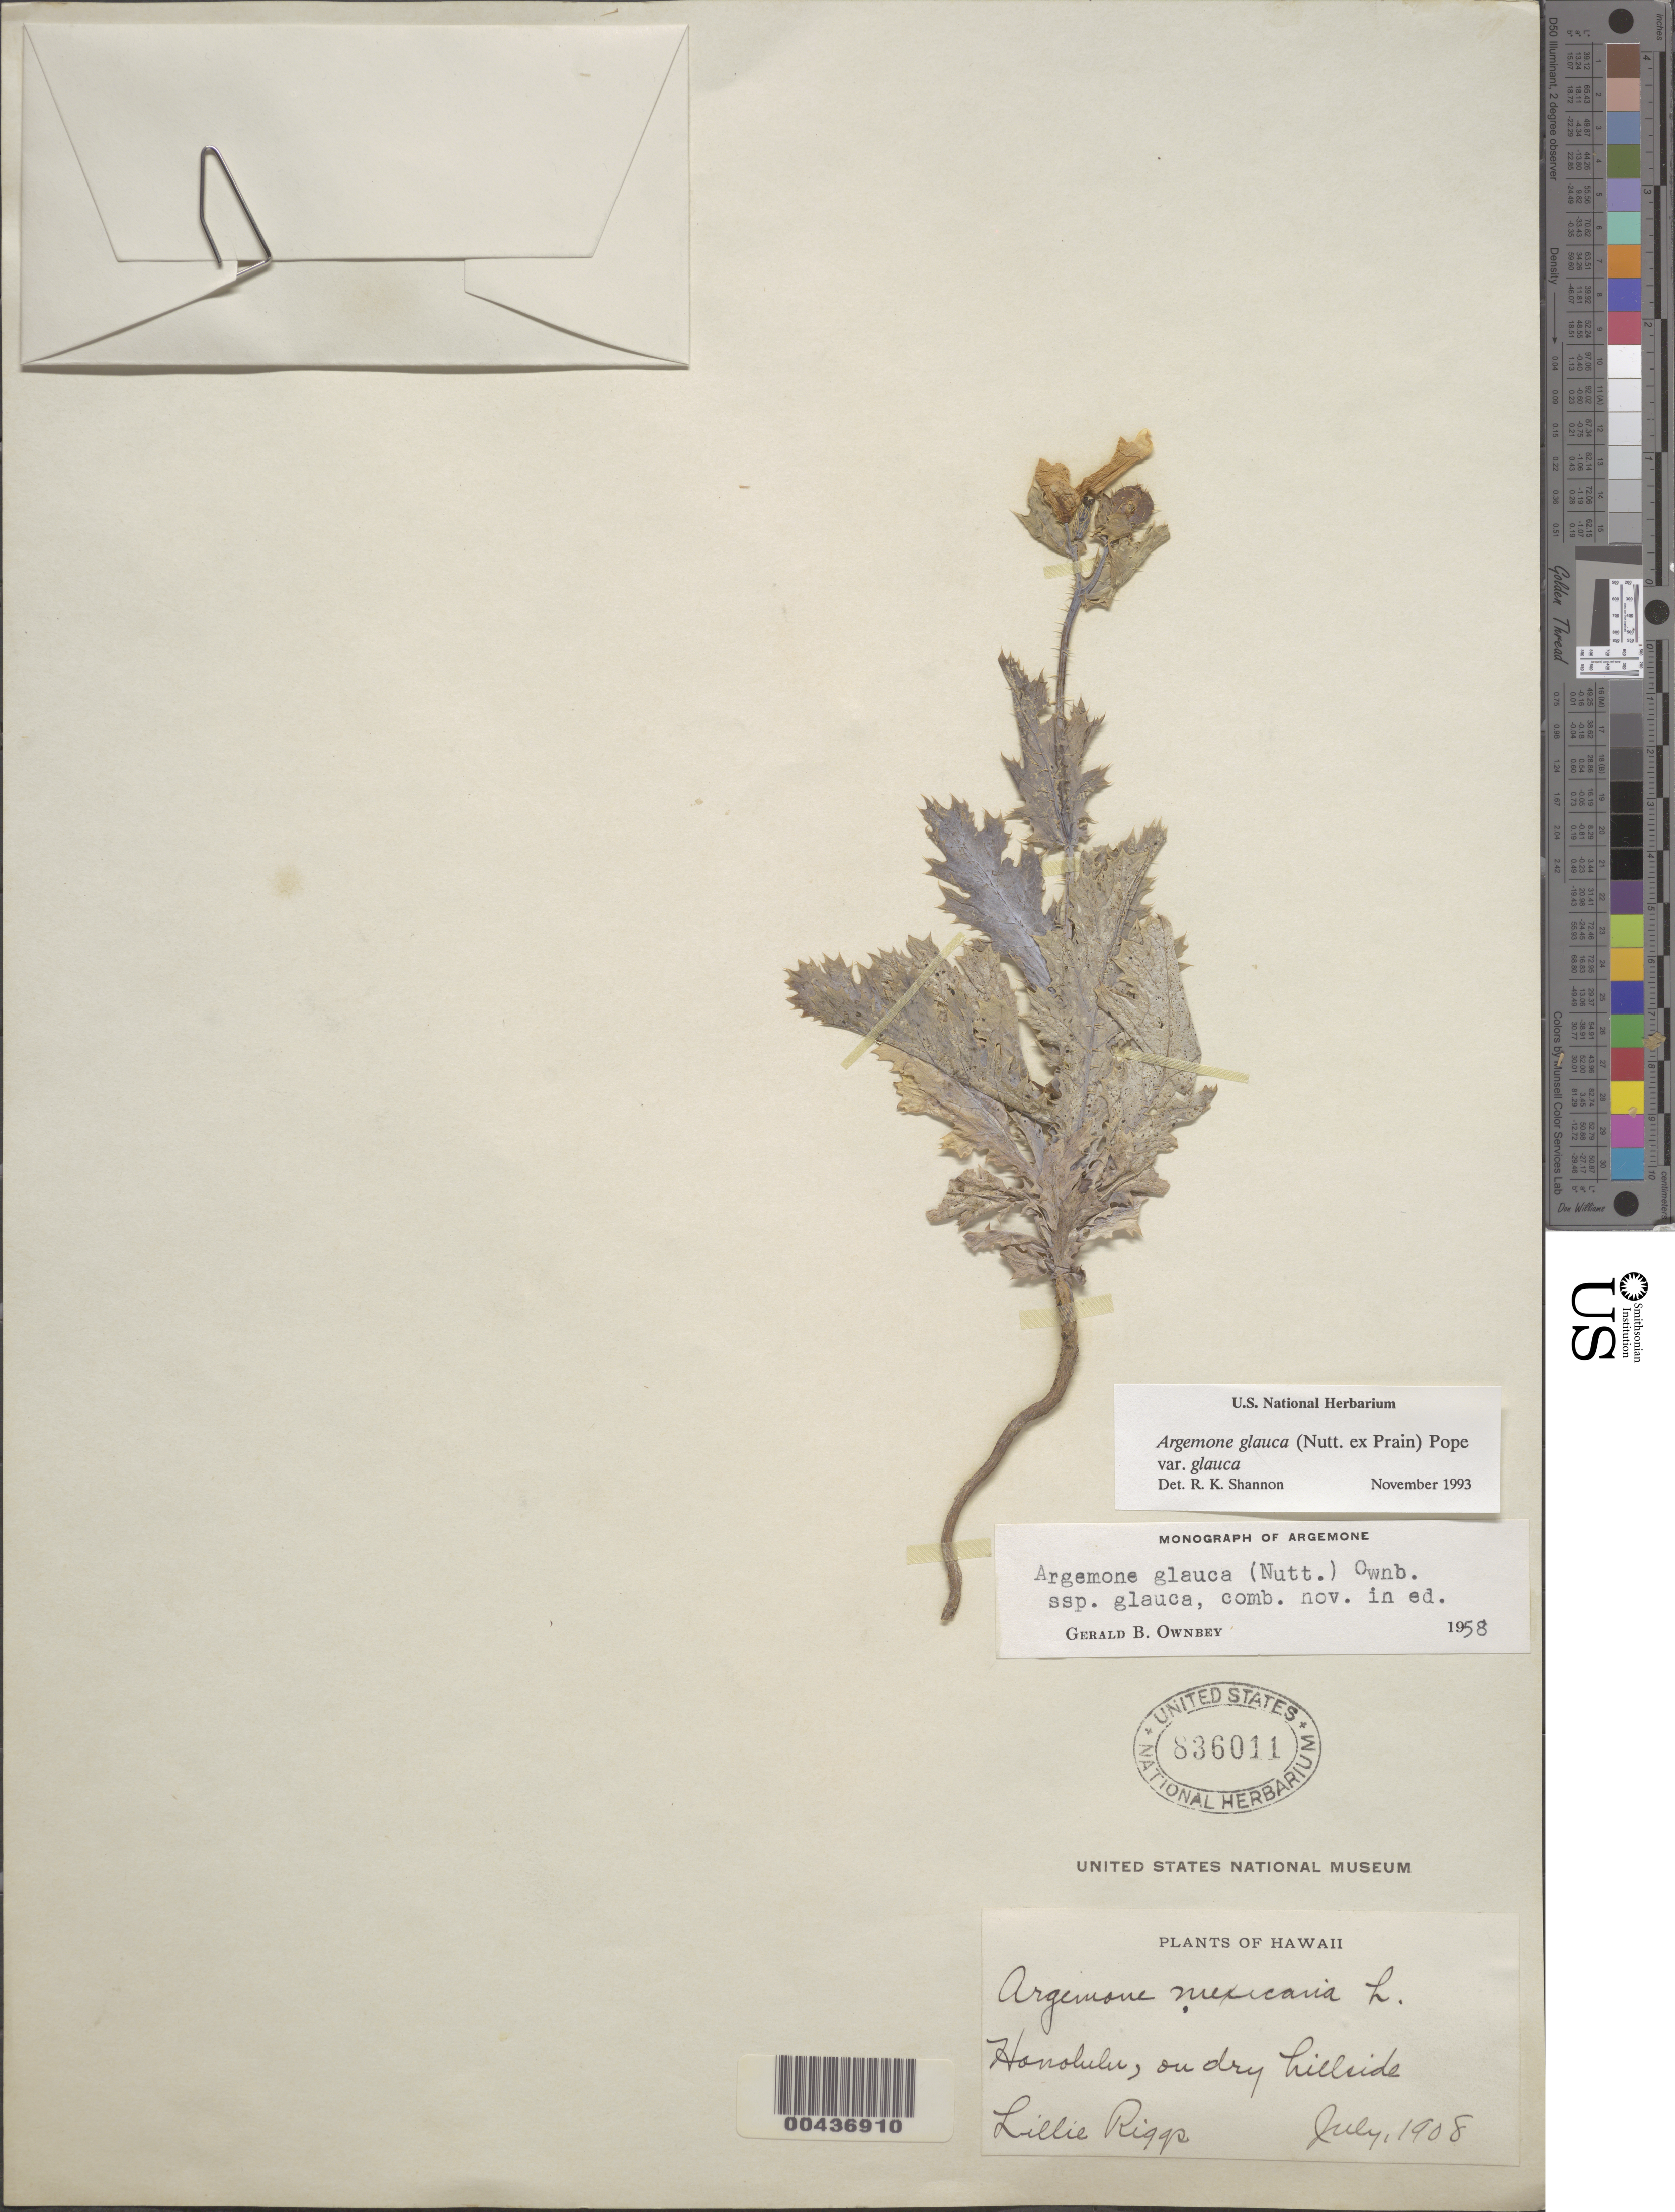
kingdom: Plantae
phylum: Tracheophyta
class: Magnoliopsida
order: Ranunculales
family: Papaveraceae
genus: Argemone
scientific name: Argemone glauca var. glauca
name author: (Nutt. ex Prain) Pope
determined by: Shannon, R. K., (UNITED STATES)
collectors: L. Riggs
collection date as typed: Jul 1908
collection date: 1908-07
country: United States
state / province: Hawaii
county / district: Honolulu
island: Oahu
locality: Honolulu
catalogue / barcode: US 836011